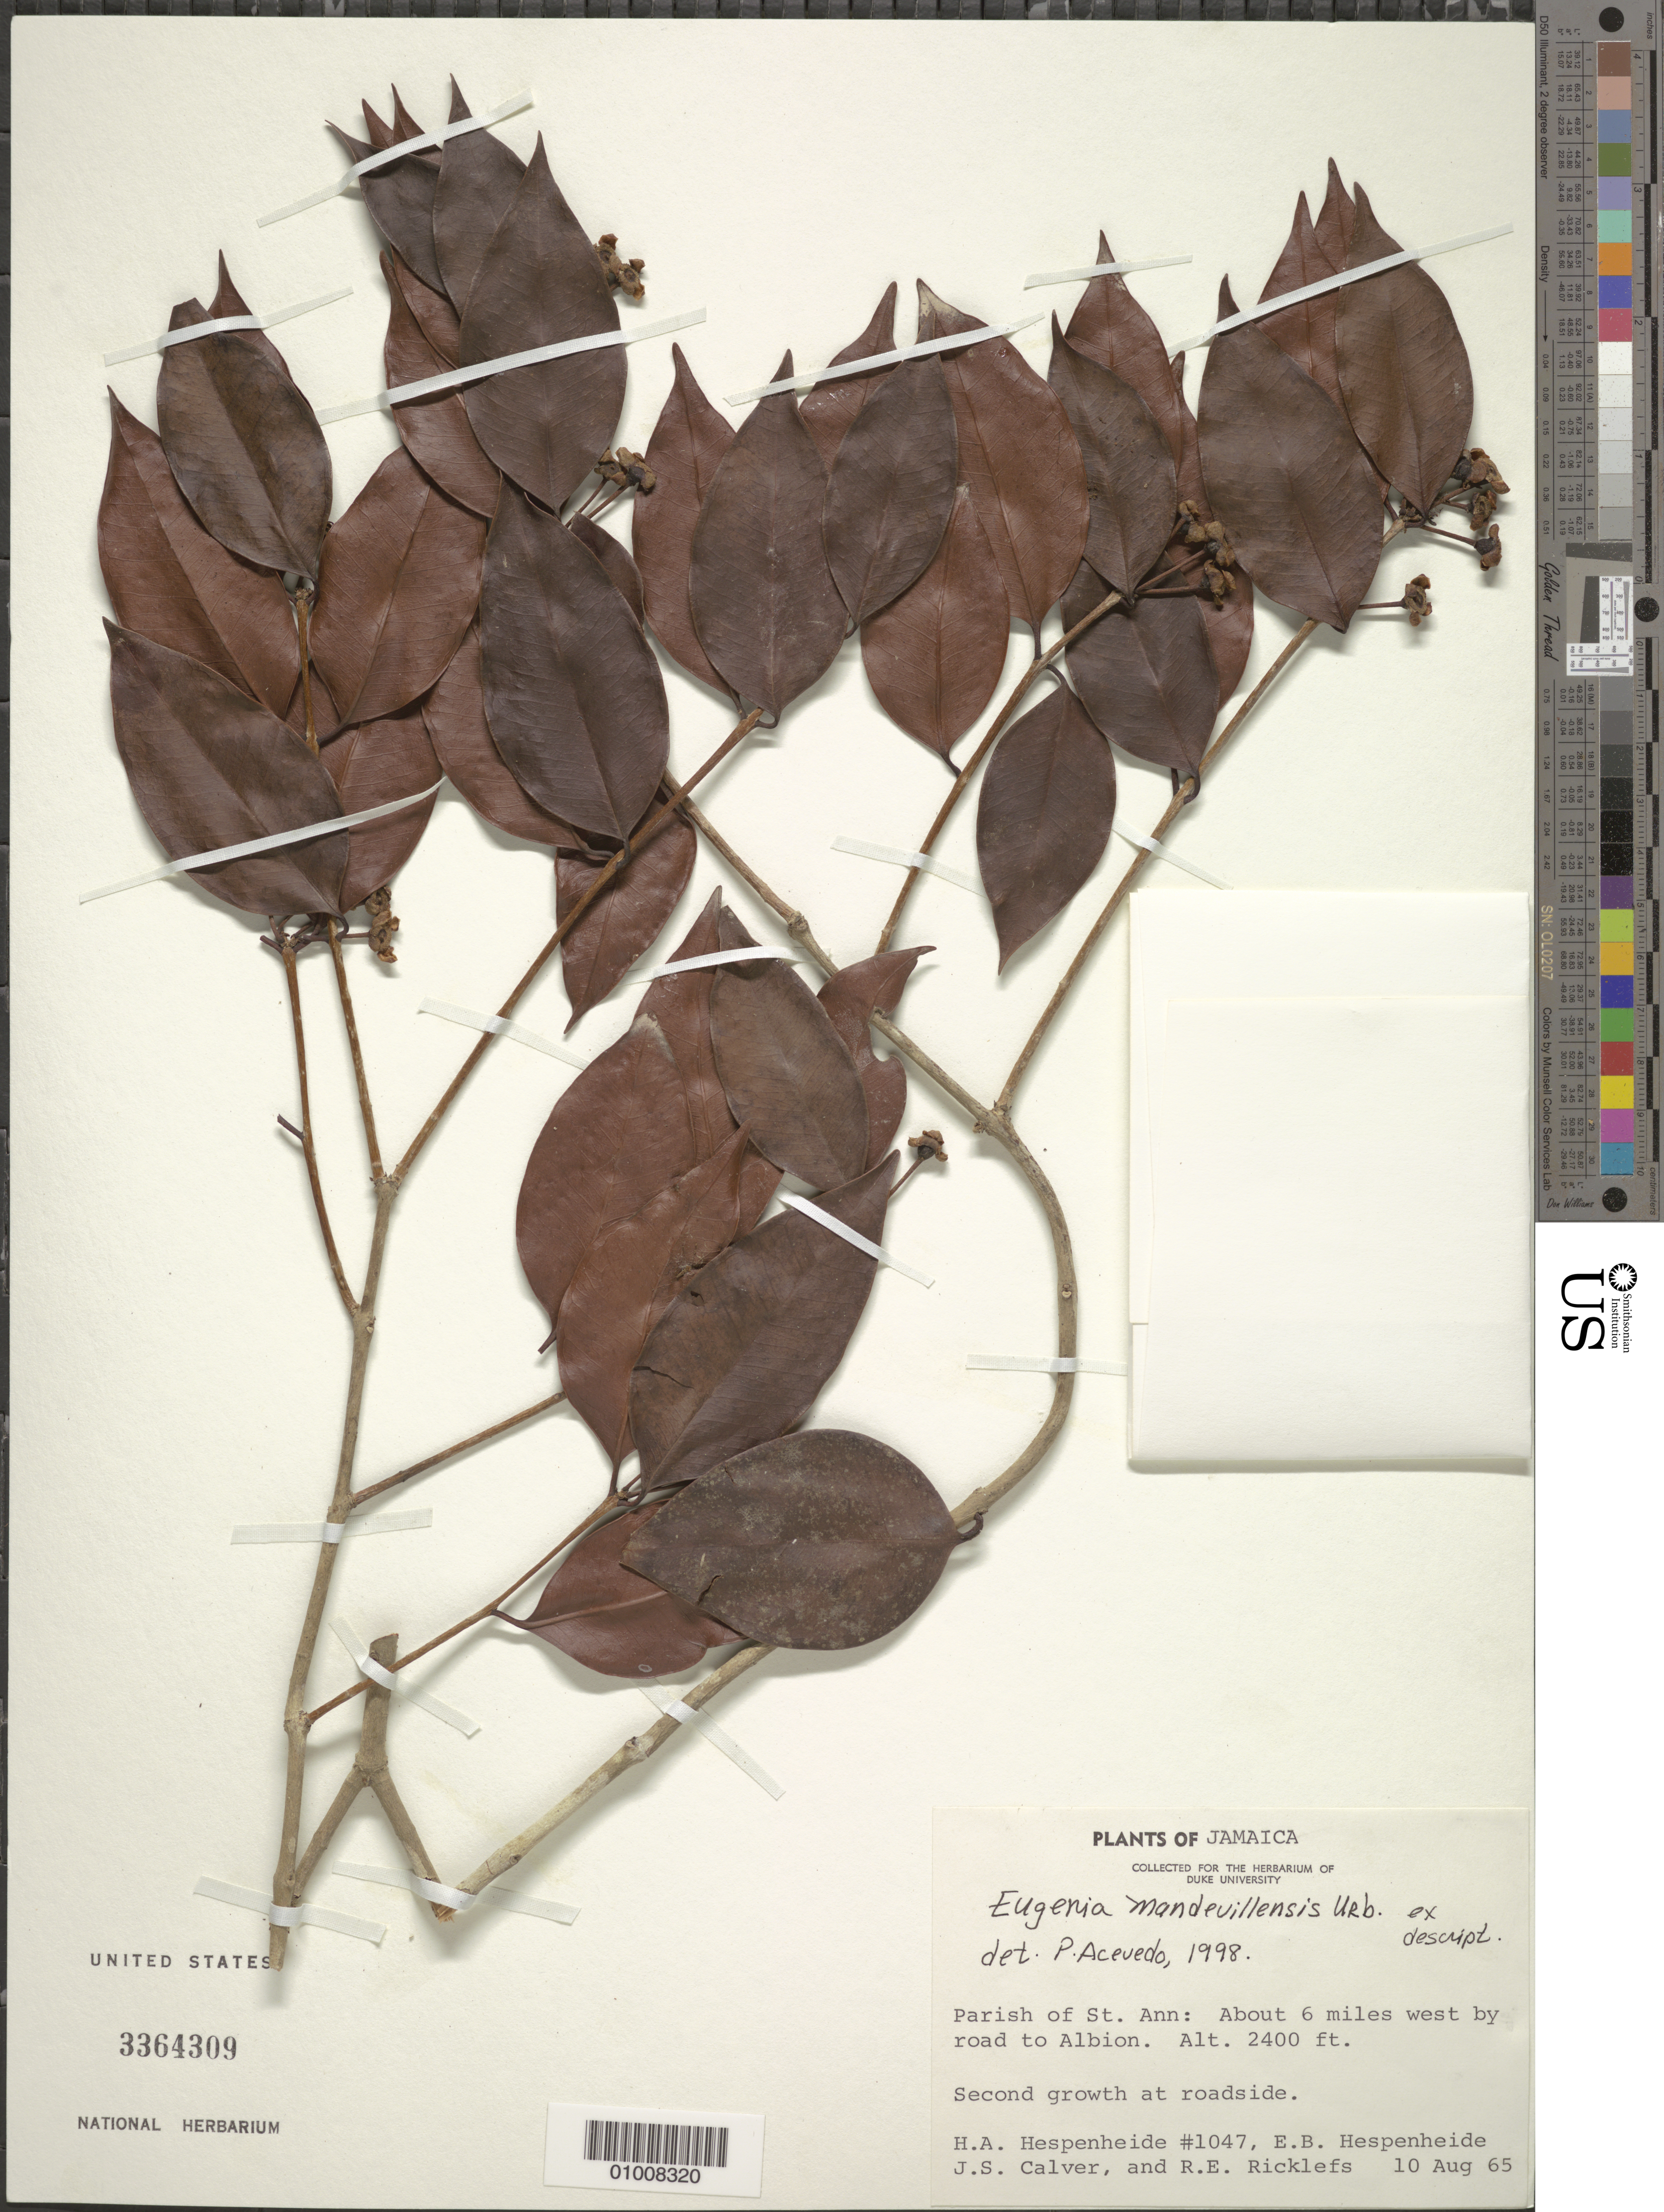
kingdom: Plantae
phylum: Tracheophyta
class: Magnoliopsida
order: Myrtales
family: Myrtaceae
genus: Eugenia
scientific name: Eugenia mandevillensis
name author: Urb.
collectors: H. A. Hespenheide, E. Hespenheide, J. Calver & R. Ricklefs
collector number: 1047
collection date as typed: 10 Aug 1965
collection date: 1965-08-10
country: Jamaica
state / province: Saint Ann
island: Jamaica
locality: About 6 miles west by road to Albion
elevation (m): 732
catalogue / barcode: US 3364309